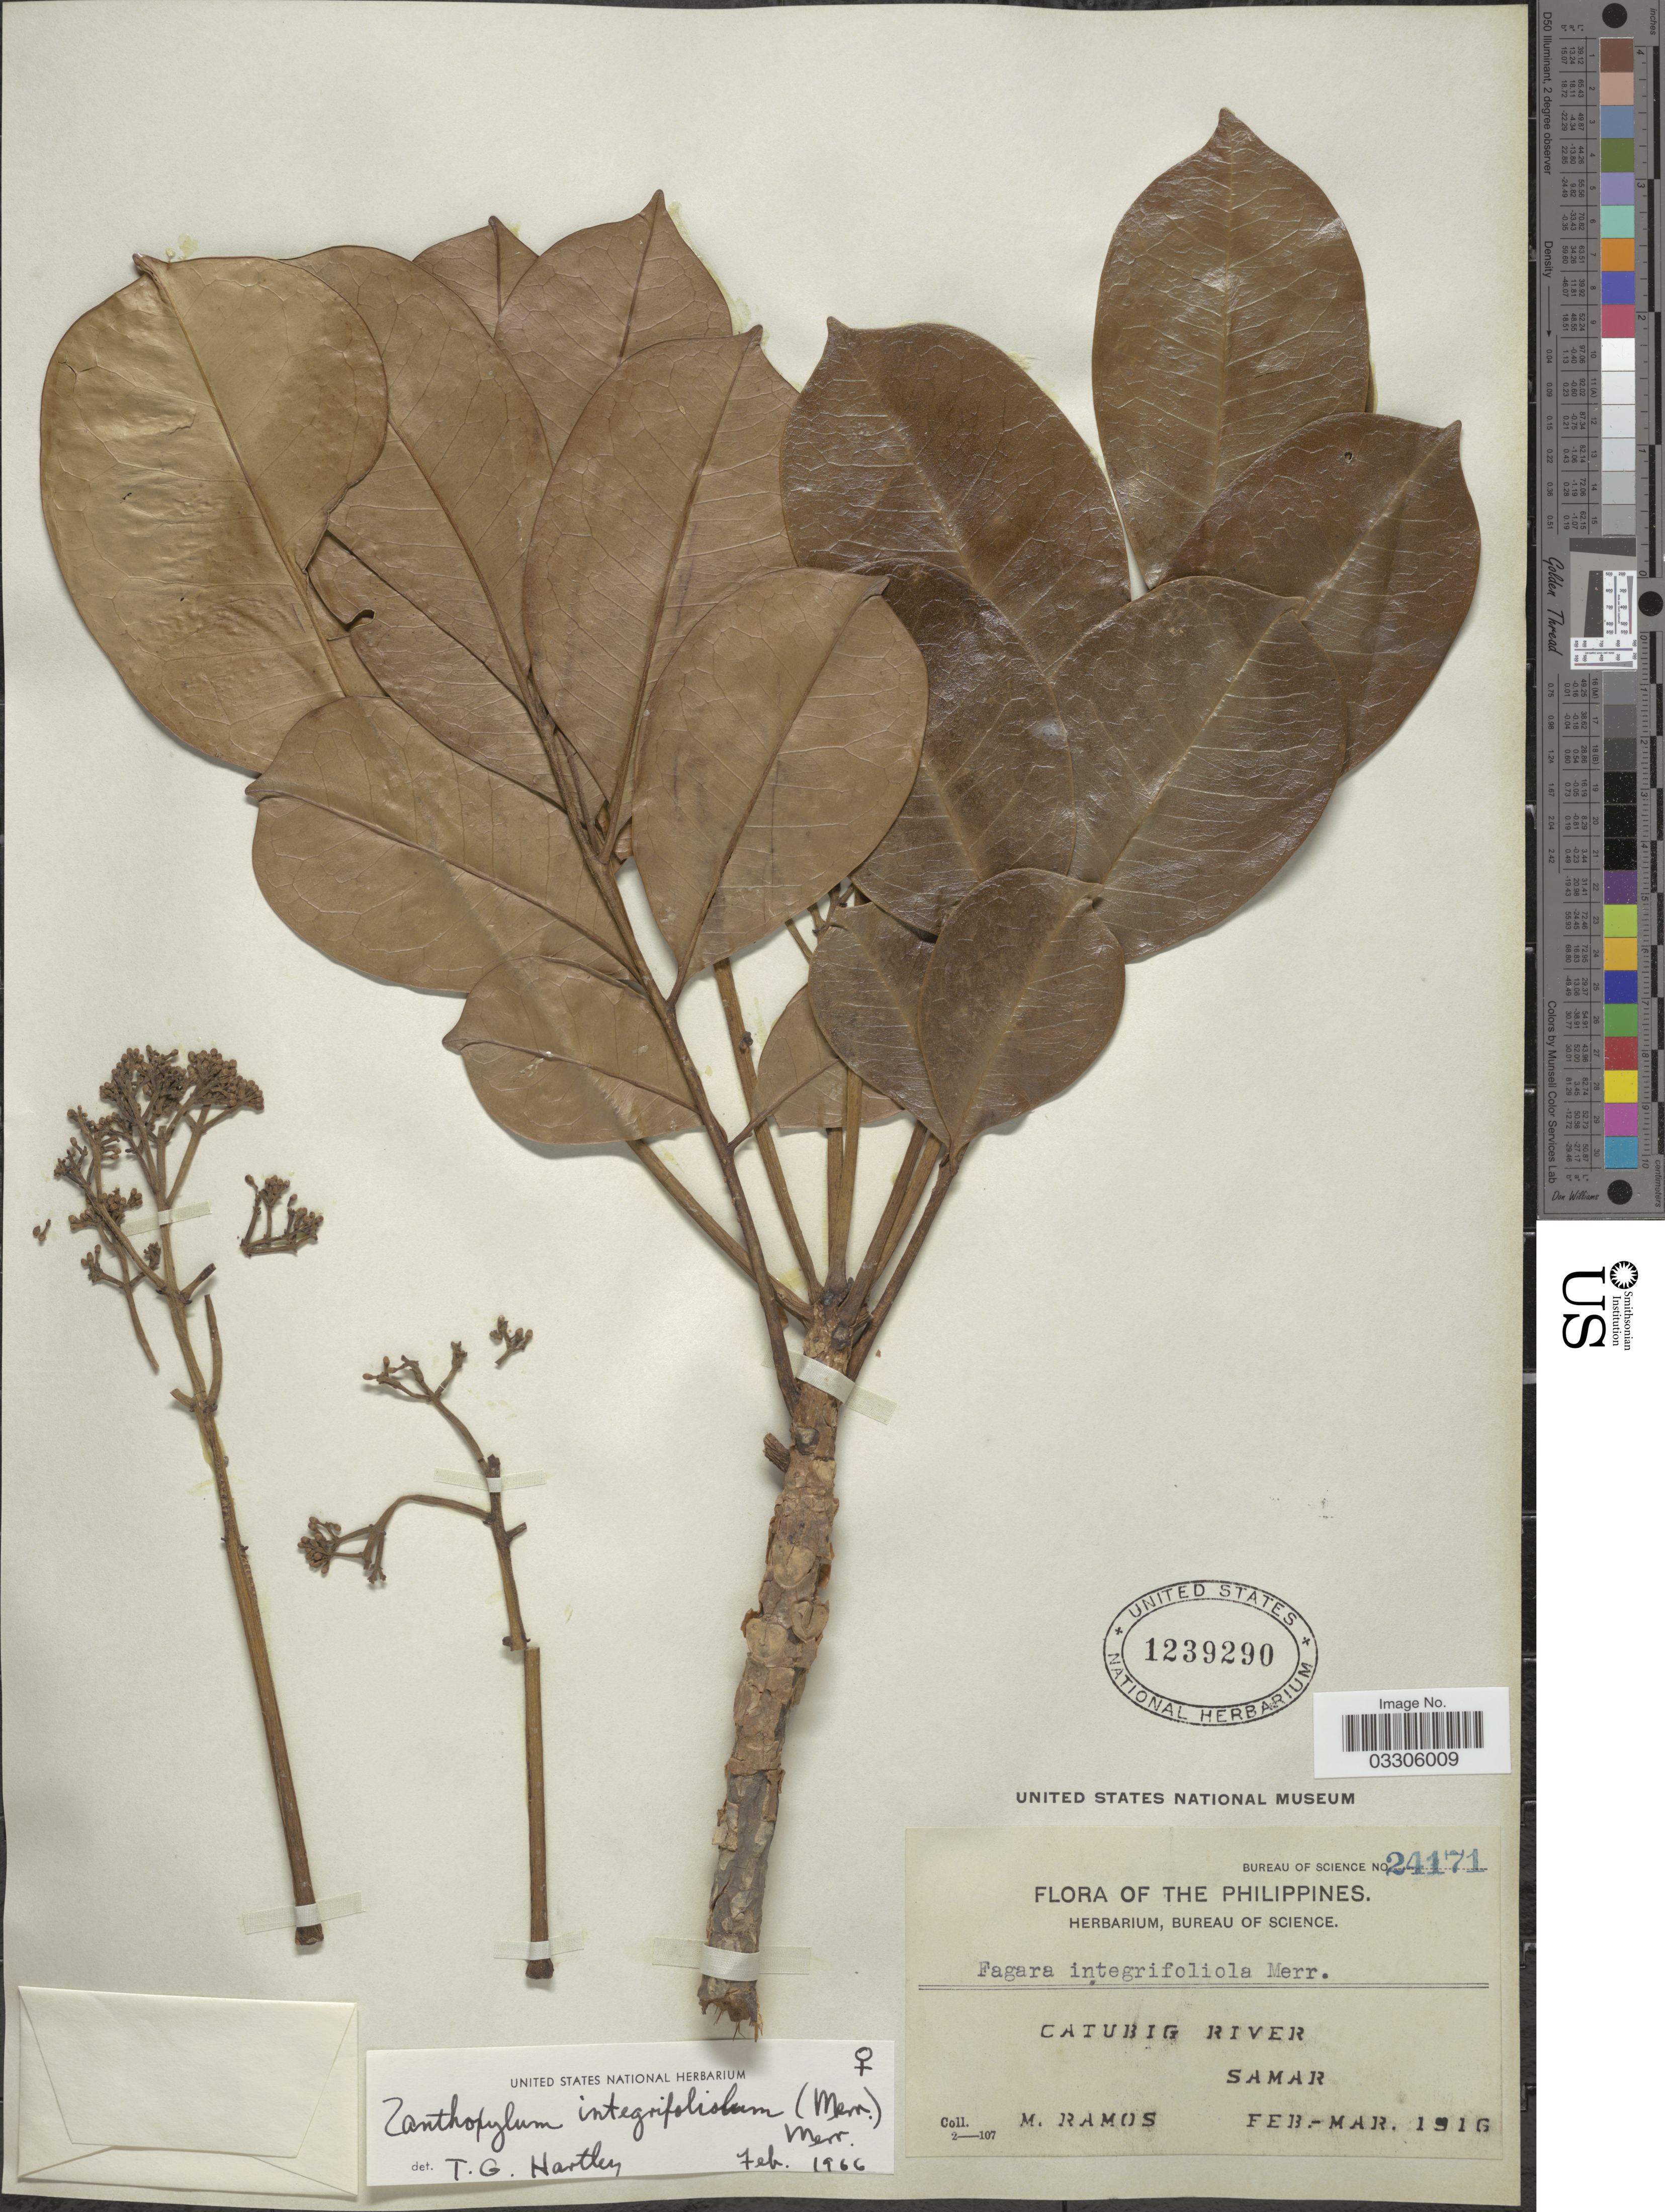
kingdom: Plantae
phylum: Tracheophyta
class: Magnoliopsida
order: Sapindales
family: Rutaceae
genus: Zanthoxylum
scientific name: Zanthoxylum integrifoliolum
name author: (Merr.) Merr.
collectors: M. Ramos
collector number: Bureau of Science 24171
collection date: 1916-02/1916-03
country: Philippines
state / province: Eastern Visayas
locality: Catubig River, Samar.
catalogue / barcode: US 1239290